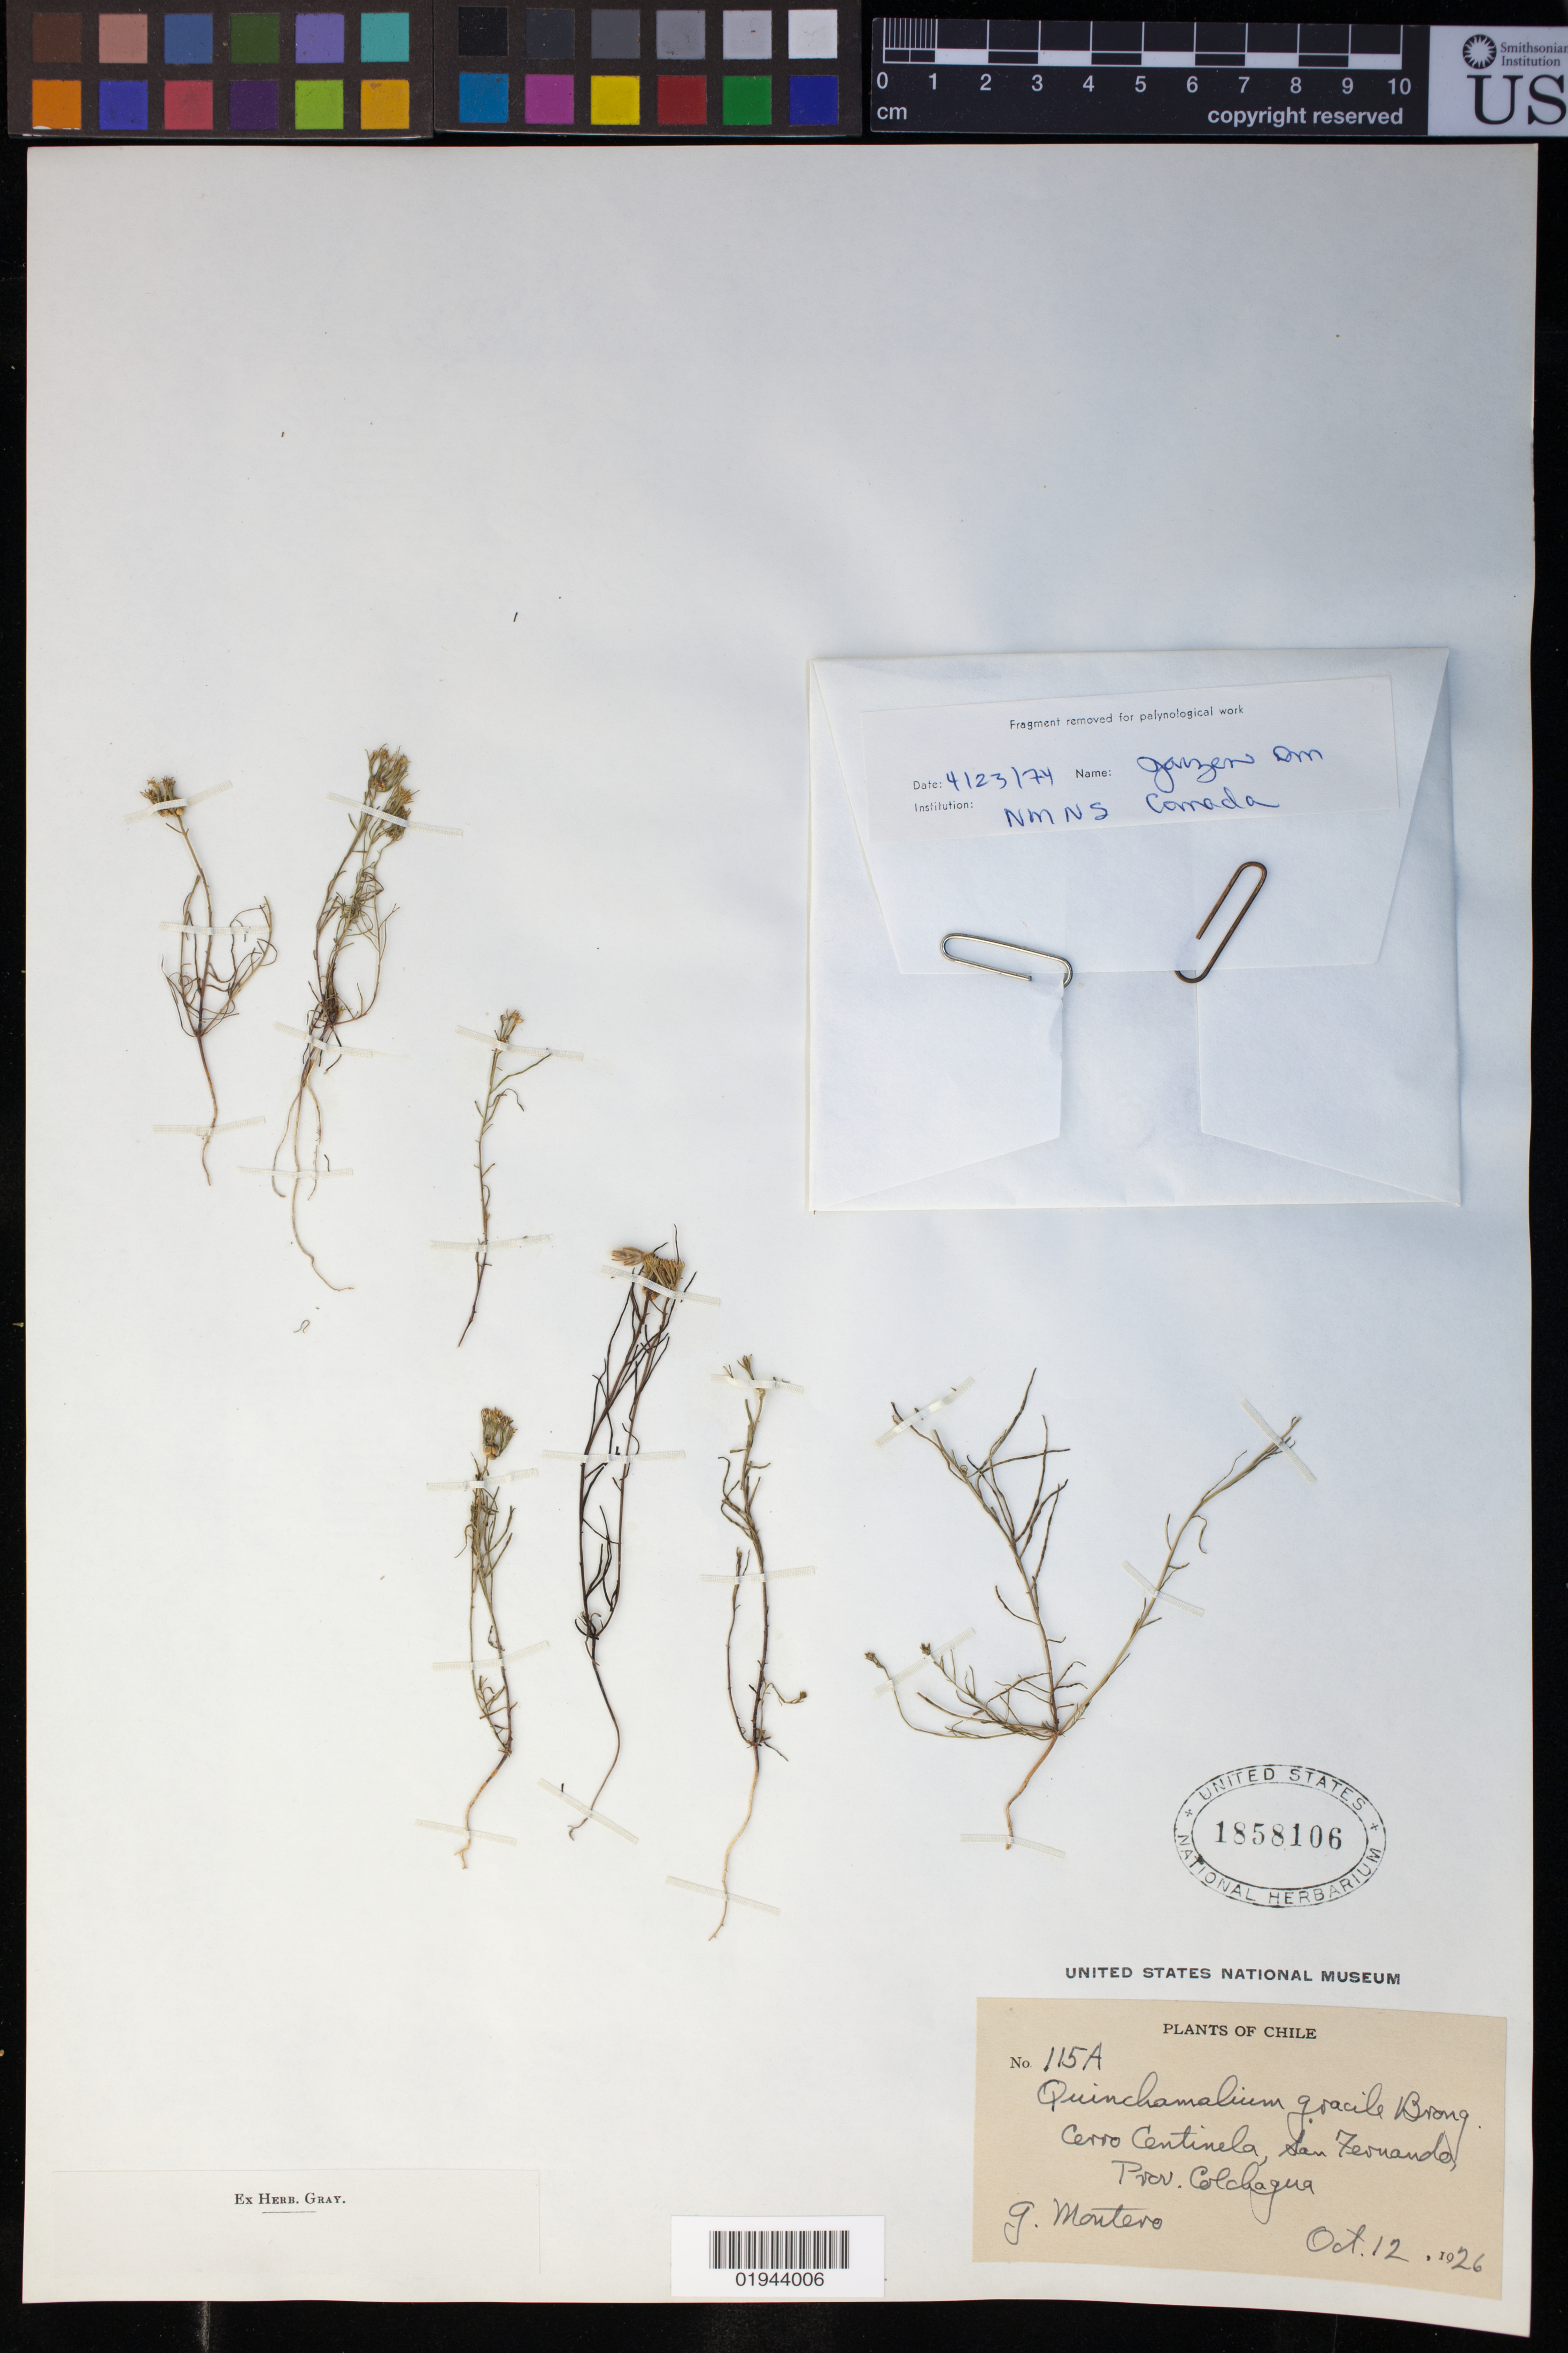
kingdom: Plantae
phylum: Tracheophyta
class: Magnoliopsida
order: Santalales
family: Schoepfiaceae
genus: Quinchamalium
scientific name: Quinchamalium gracile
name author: Brongn.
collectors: G. Montero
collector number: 115A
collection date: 1926-10-12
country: Chile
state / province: O'Higgins (VI)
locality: Cerro Centinela, San Fernando, Prov. Colchagua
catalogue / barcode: US 1858106